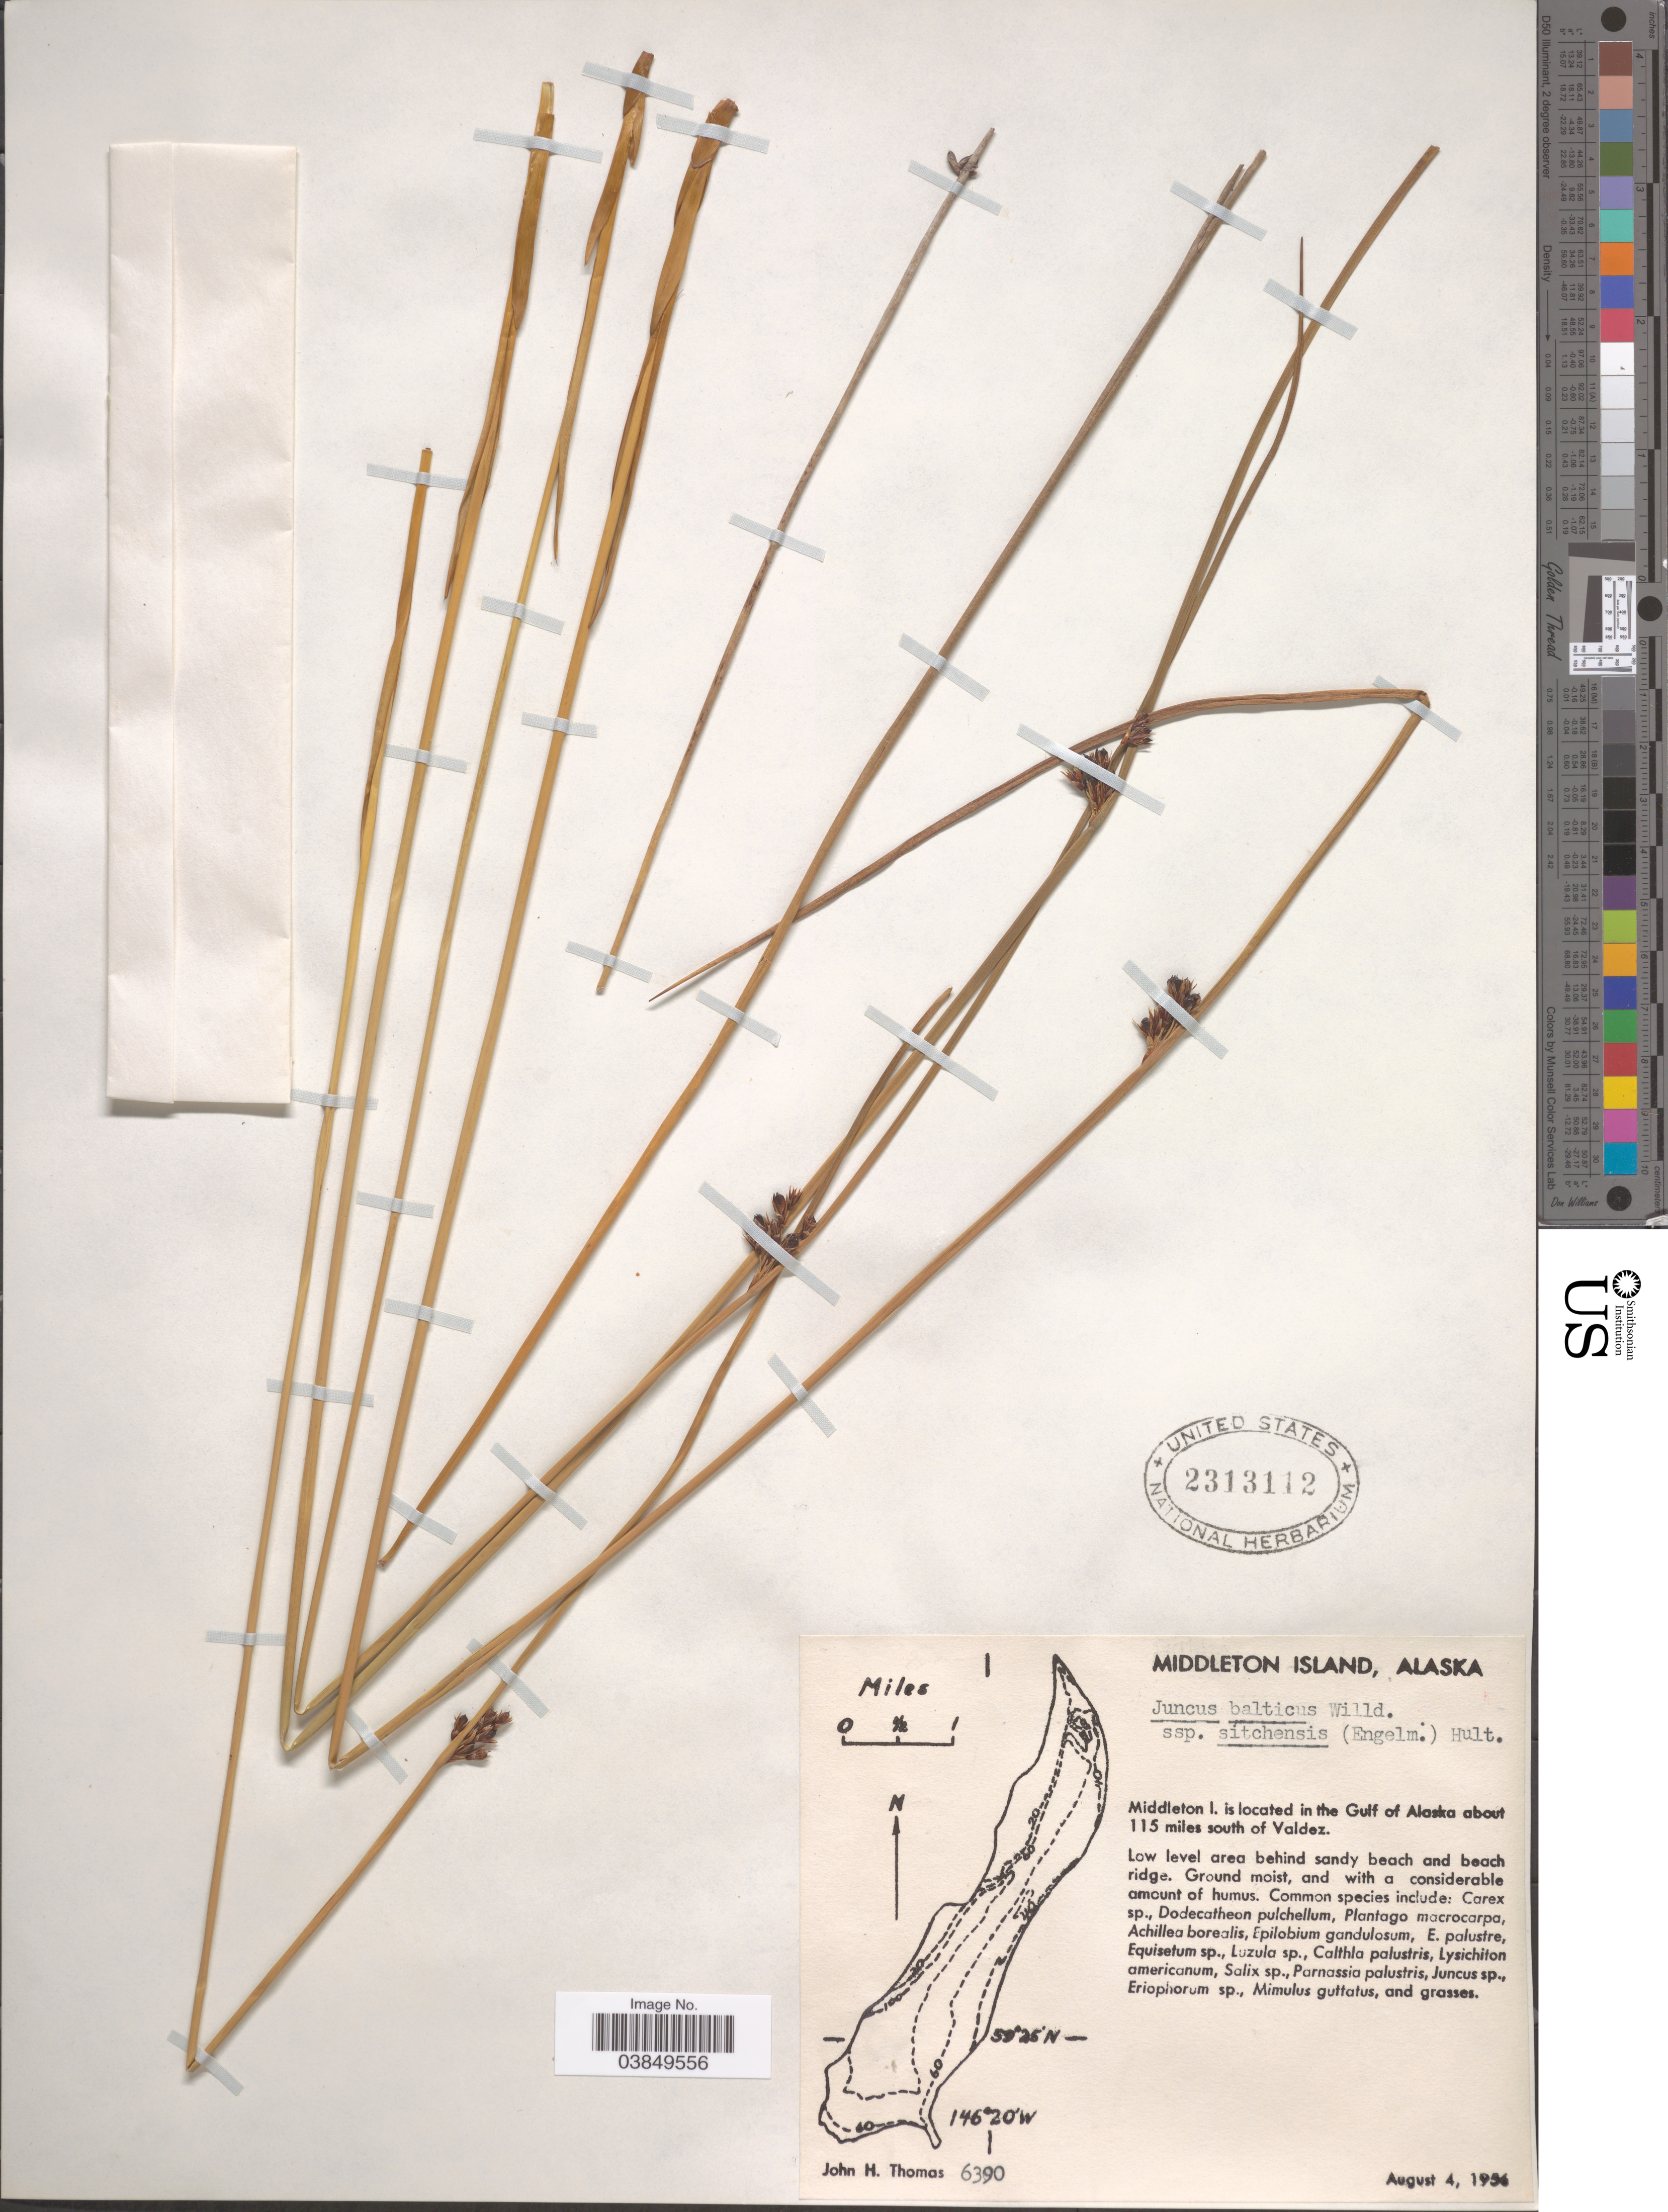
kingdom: Plantae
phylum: Tracheophyta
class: Liliopsida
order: Poales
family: Juncaceae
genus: Juncus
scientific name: Juncus balticus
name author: Willd.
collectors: J. H. Thomas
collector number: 6390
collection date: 1956-08-04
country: United States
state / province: Alaska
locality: Middleton Island, in the Gulf of Alaska about 115 miles south of Valdez.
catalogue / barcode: US 2313112